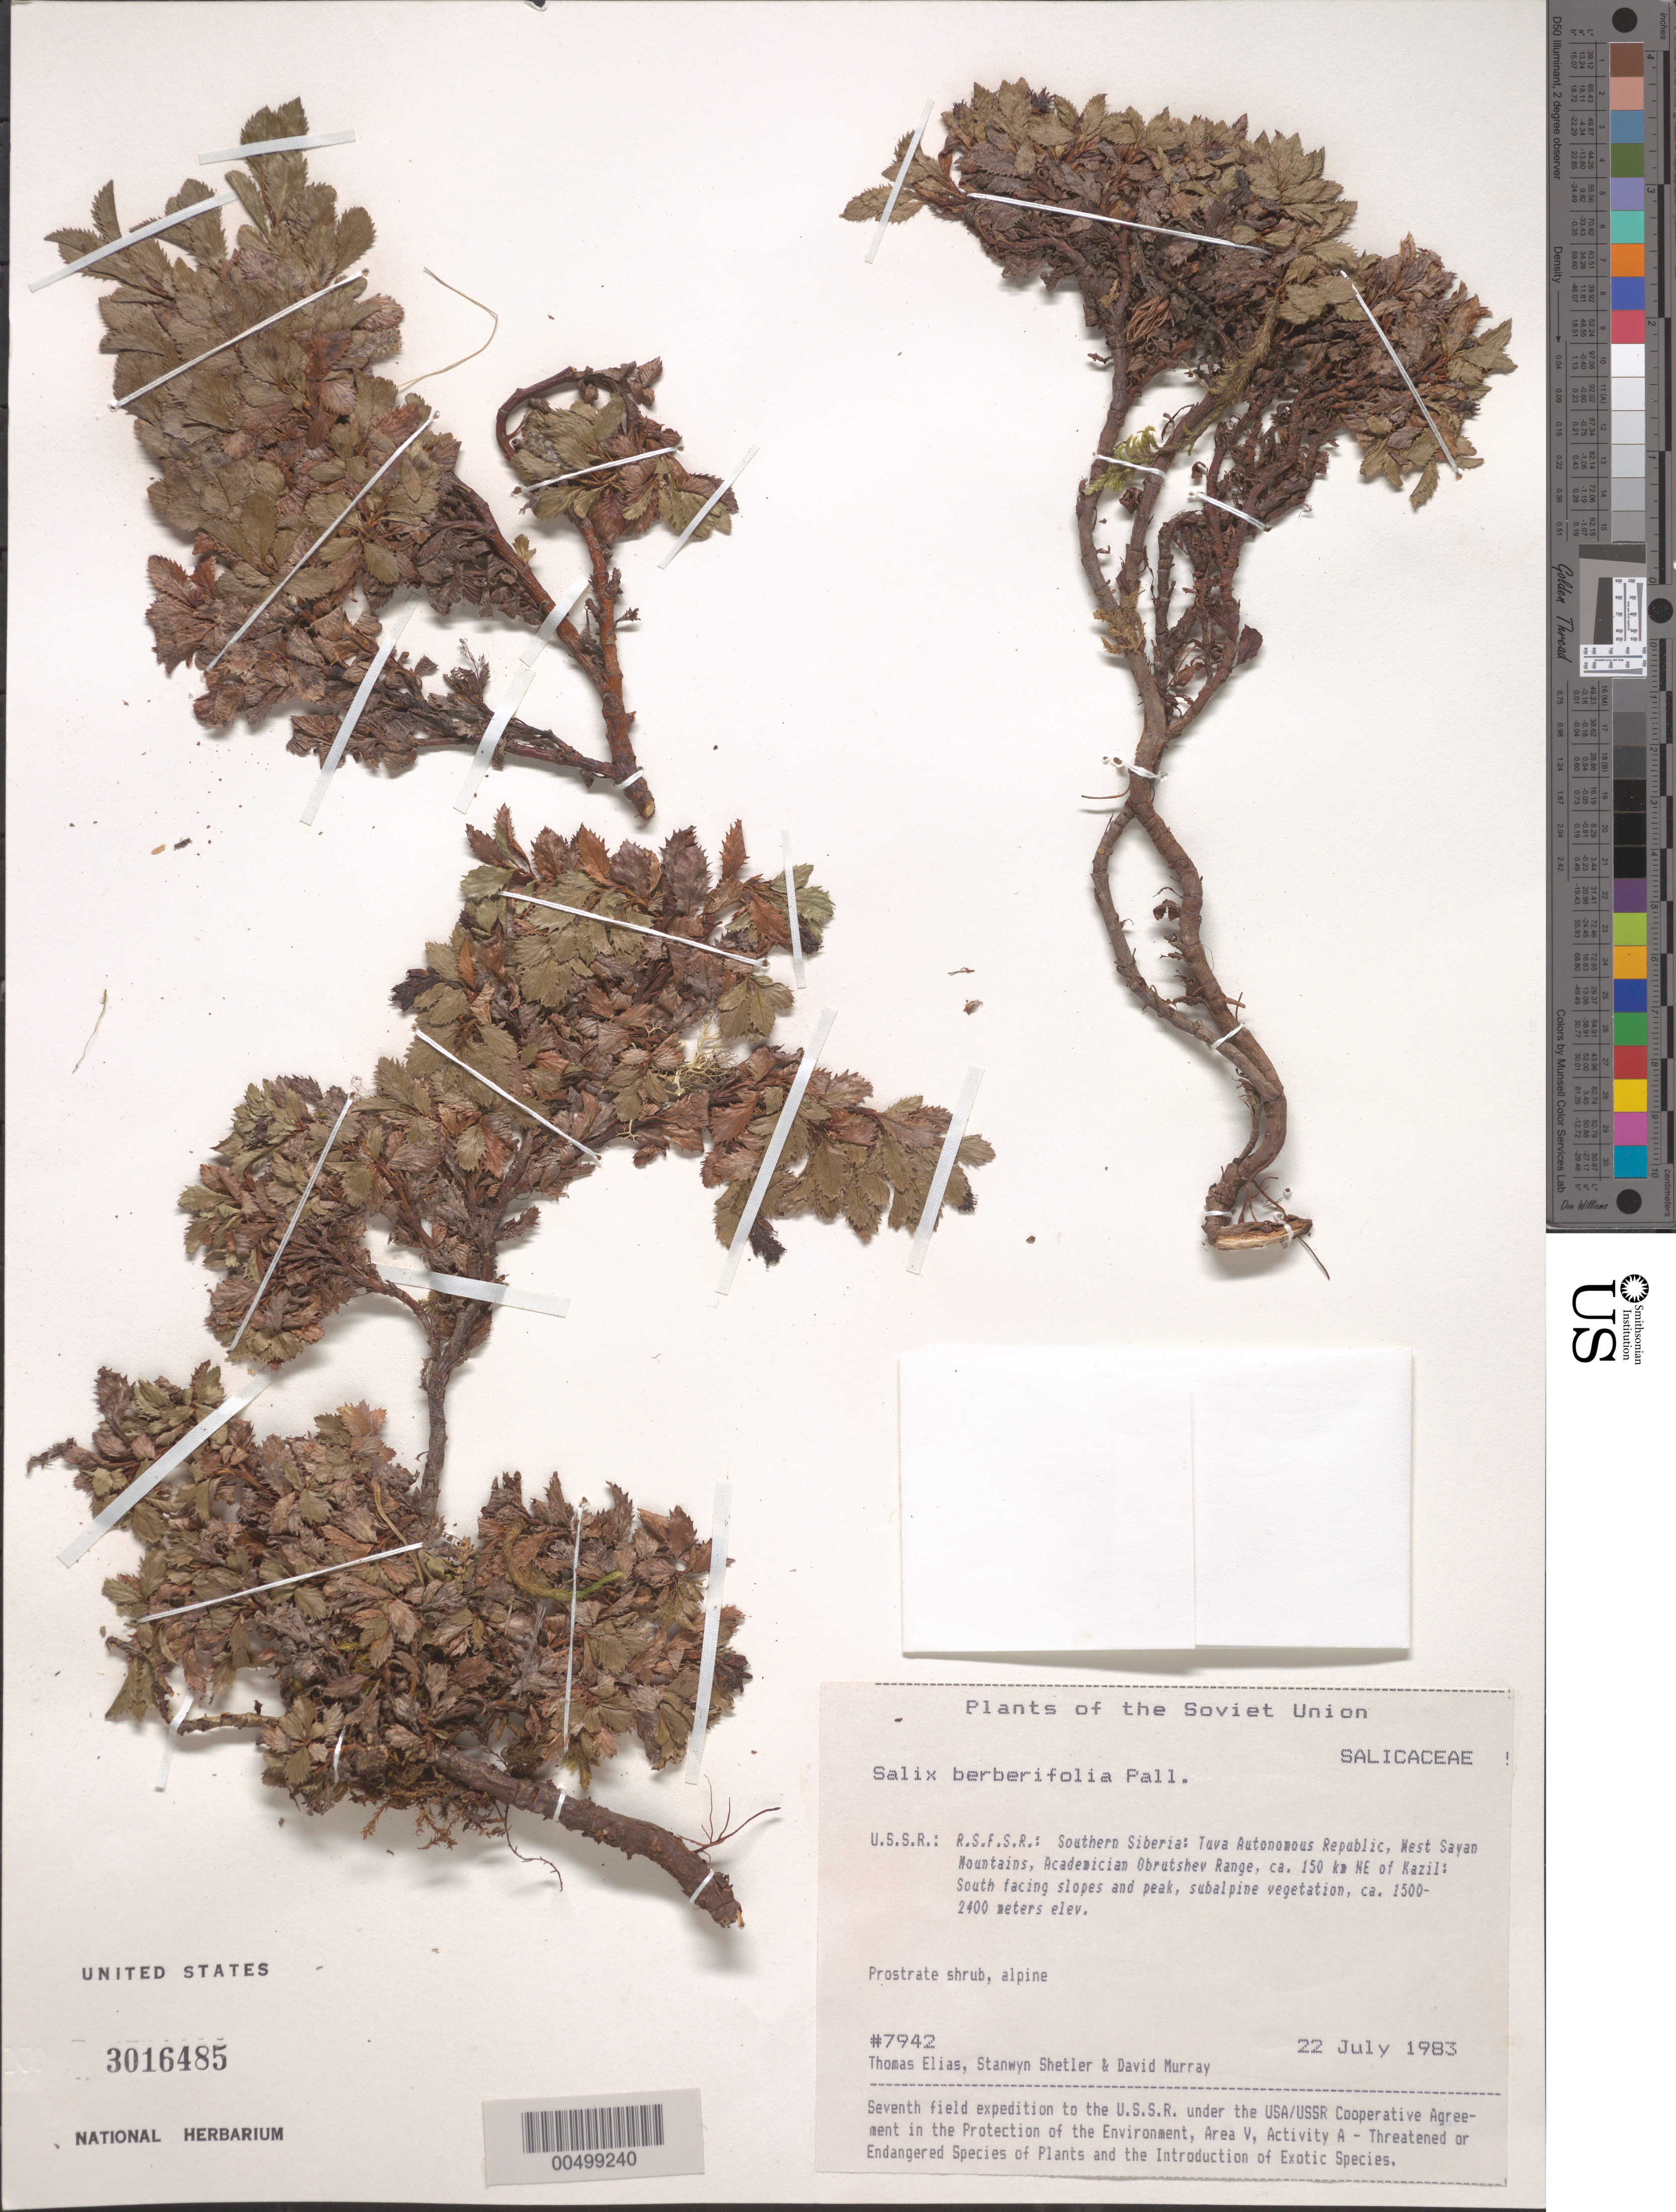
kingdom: Plantae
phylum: Tracheophyta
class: Magnoliopsida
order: Malpighiales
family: Salicaceae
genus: Salix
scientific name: Salix berberifolia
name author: Pall.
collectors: T. Elias, S. Shetler & D. F. Murray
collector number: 7942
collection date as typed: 22 Jul 1983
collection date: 1983-07-22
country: Russian Federation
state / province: Tuva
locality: West Sayan Mountains, Academician Obrutshev Range, ca. 150 km NE of Kazil [Kyzyl]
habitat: S-facing slopes and peak, subalpine vegetation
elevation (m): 1500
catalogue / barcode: US 3016485